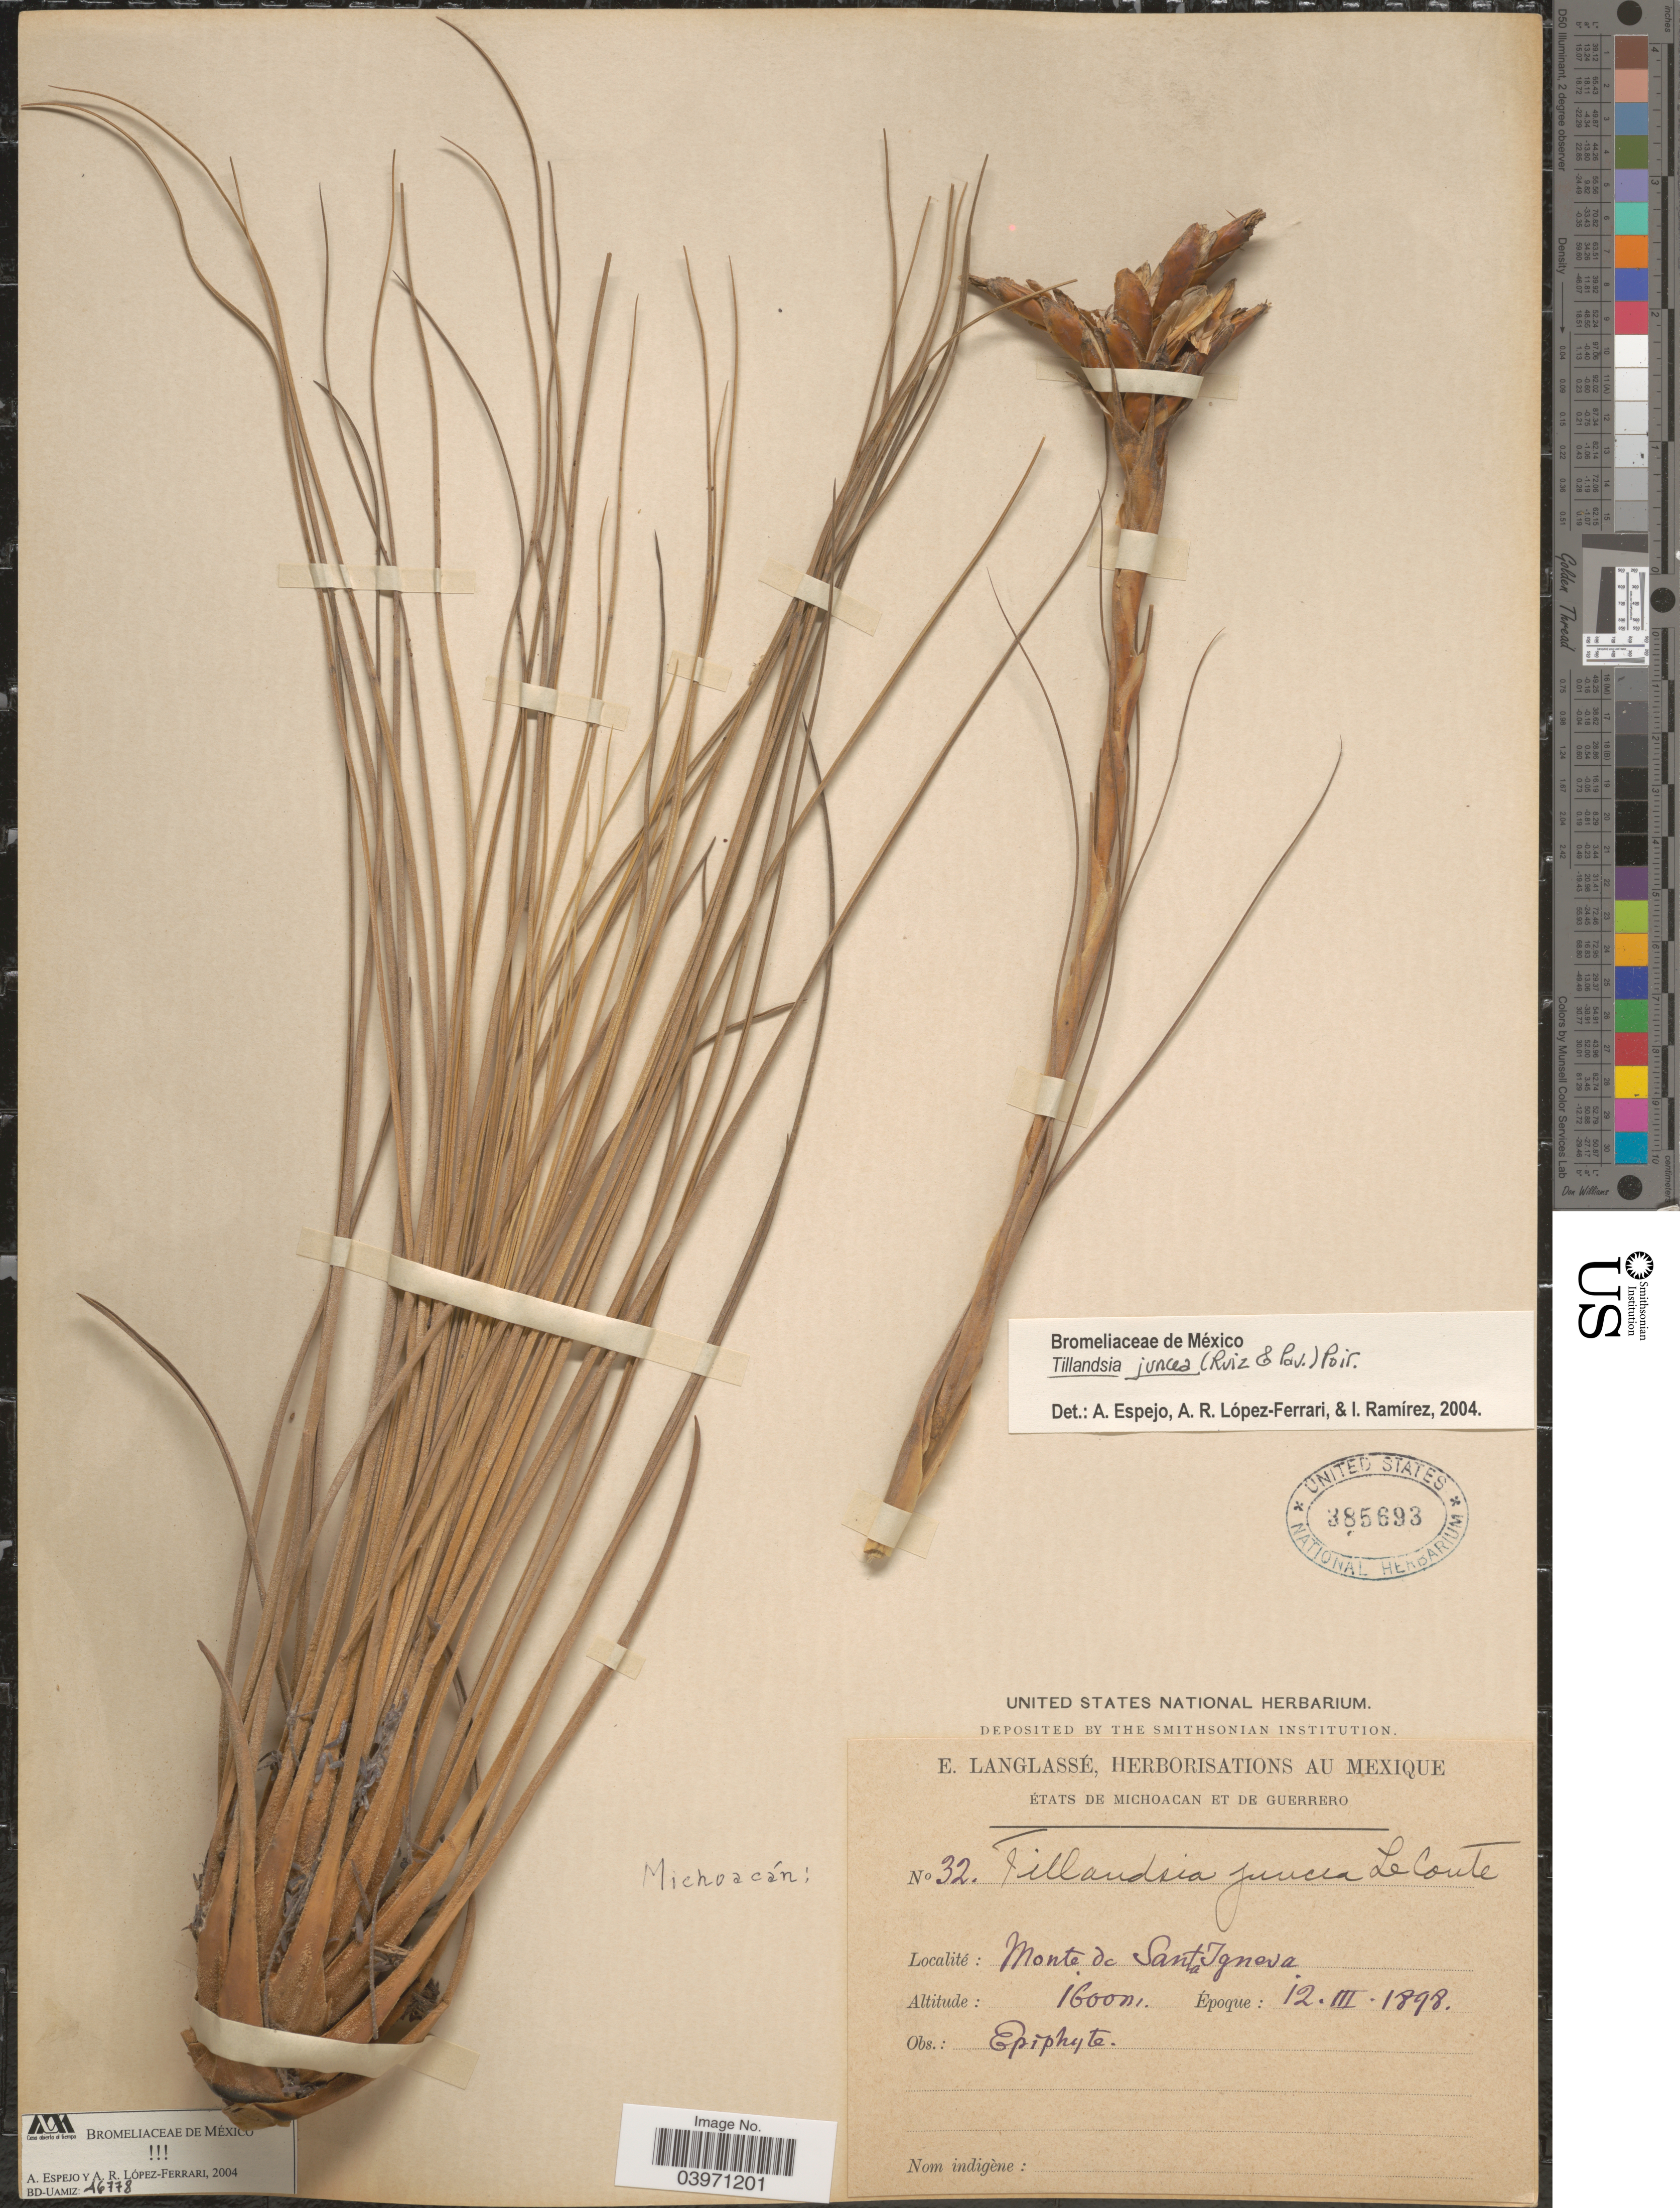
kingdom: Plantae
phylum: Tracheophyta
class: Liliopsida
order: Poales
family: Bromeliaceae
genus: Tillandsia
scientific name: Tillandsia juncea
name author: (Ruiz & Pav.) Poir.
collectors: E. Langlassé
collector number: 32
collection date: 1898-03-12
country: Mexico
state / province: Michoacán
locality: Monte de Santa Igneva.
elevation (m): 1600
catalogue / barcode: US 385693